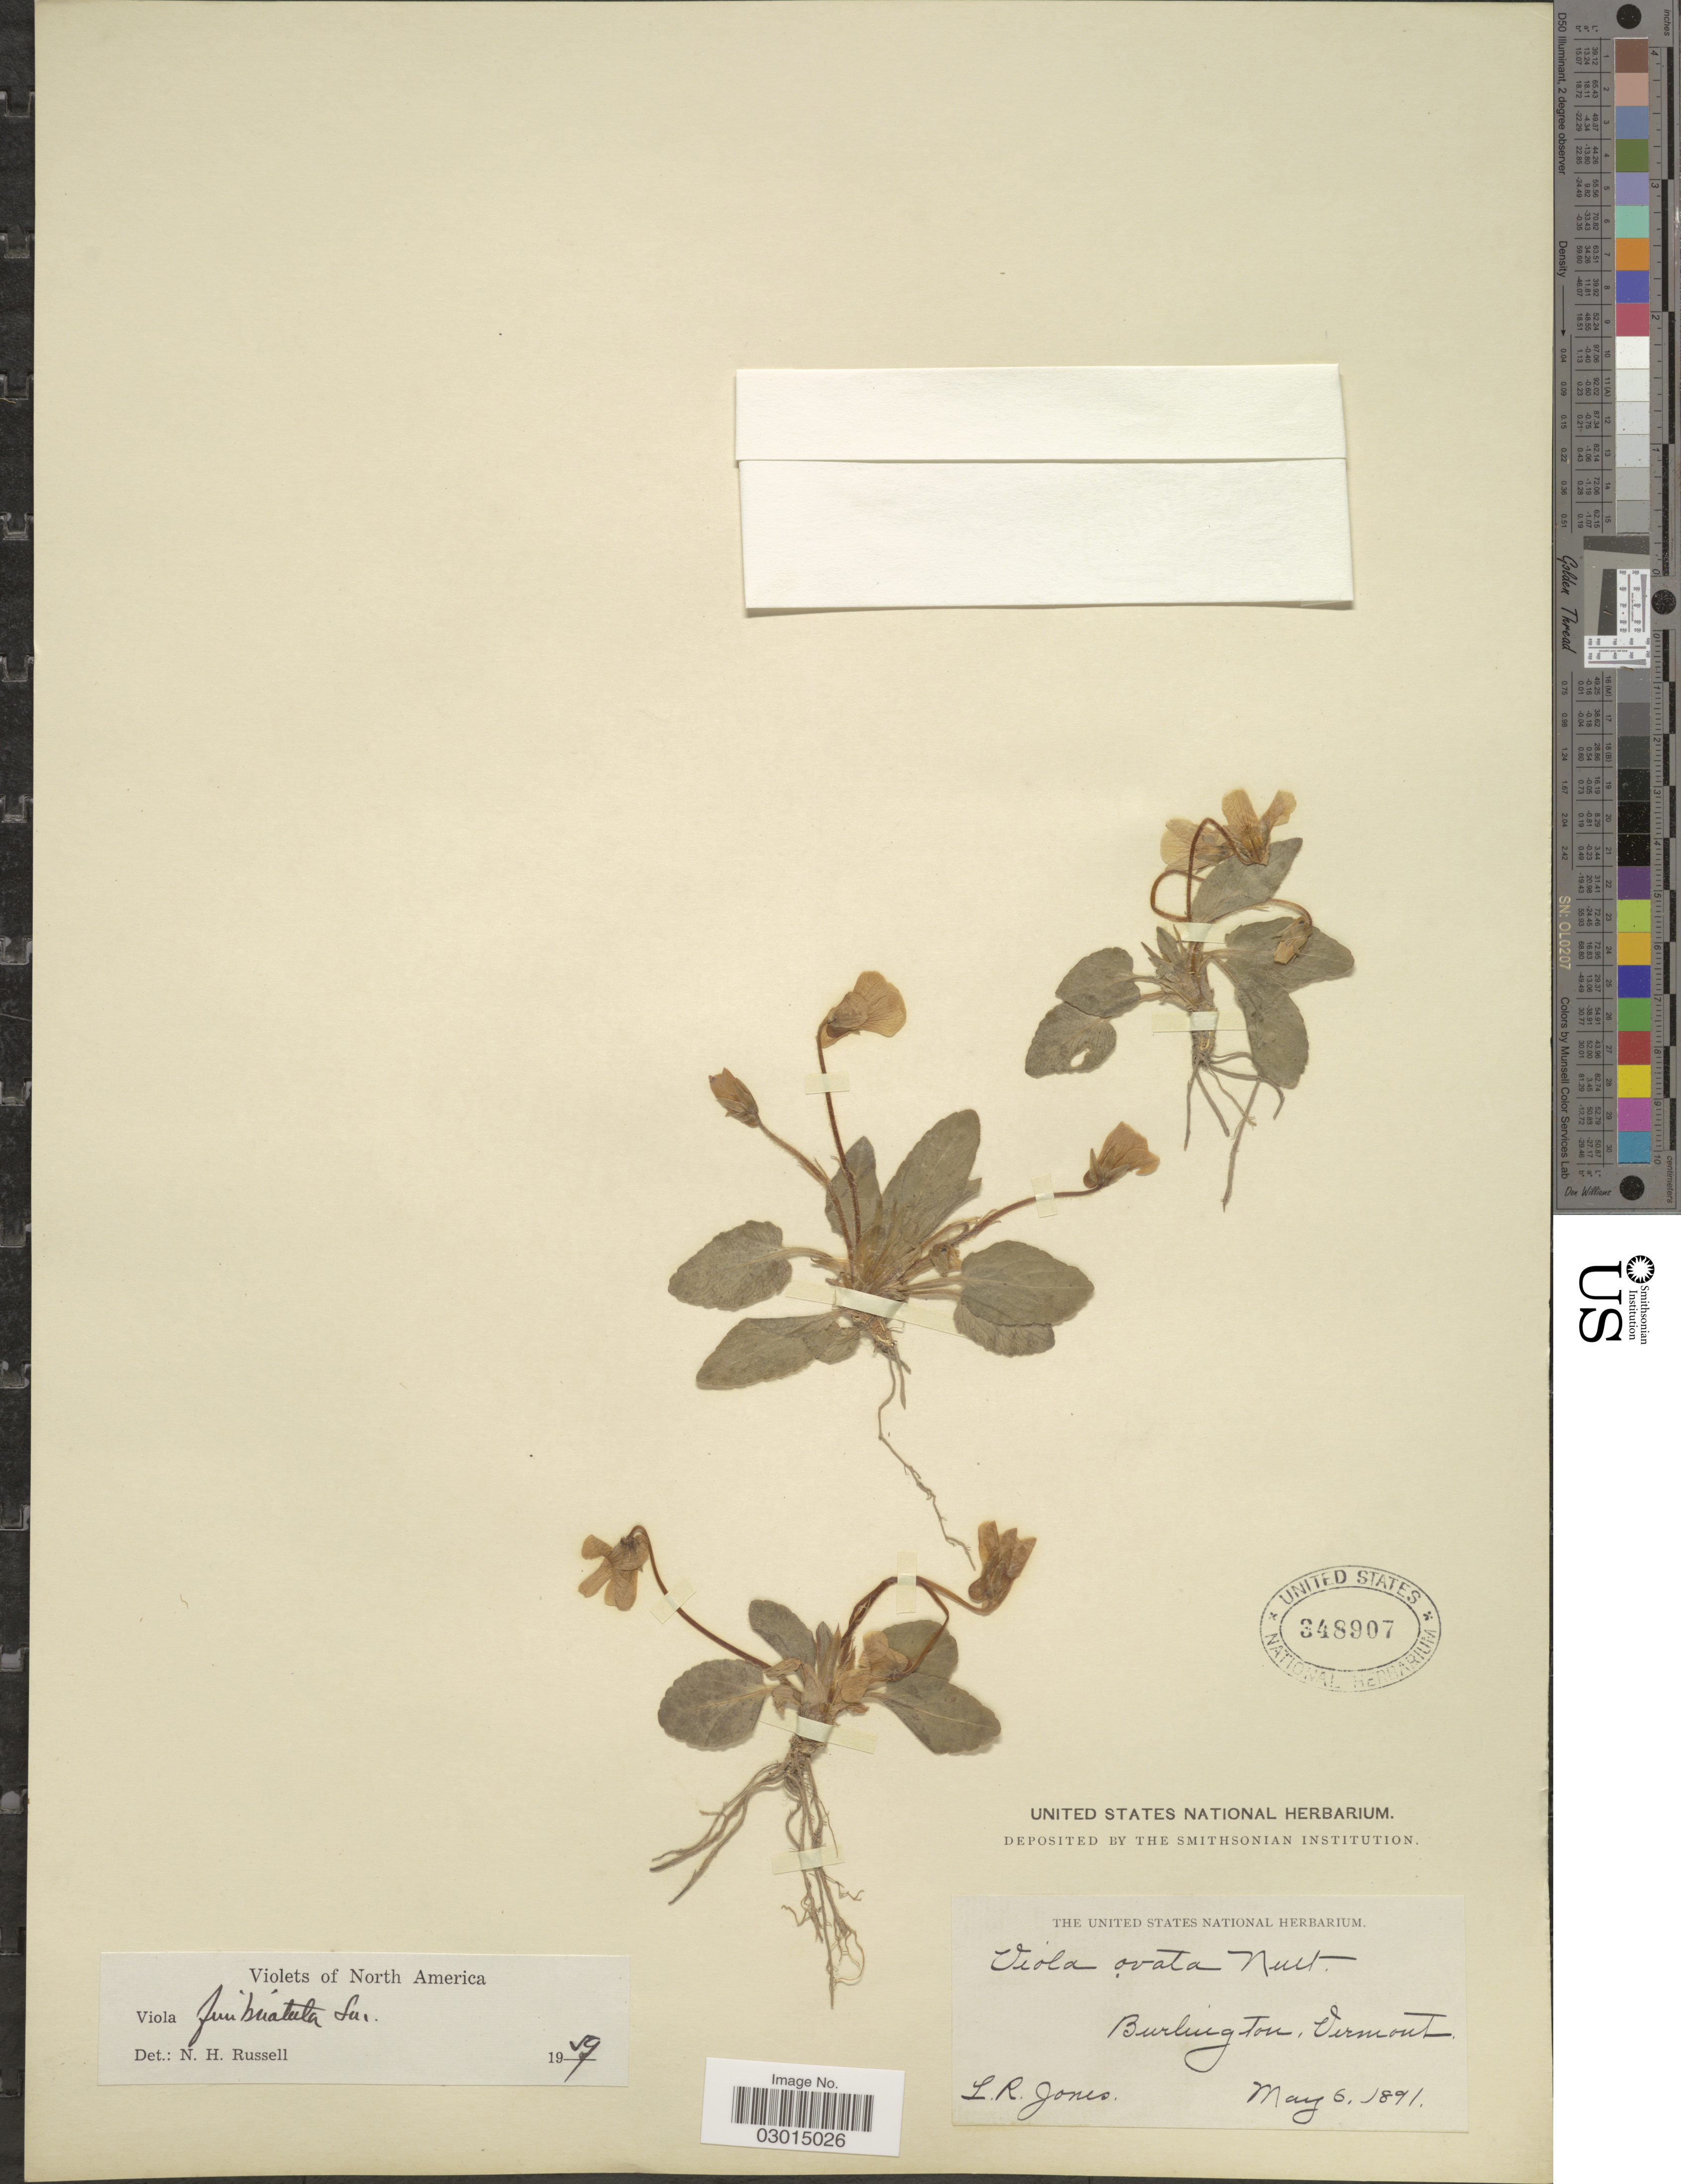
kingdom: Plantae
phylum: Tracheophyta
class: Magnoliopsida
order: Malpighiales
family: Violaceae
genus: Viola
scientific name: Viola fimbriatula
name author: Small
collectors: L. R. Jones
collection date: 1891-05-05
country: United States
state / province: Vermont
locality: Burlington, Vermont.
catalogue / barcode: US 348907